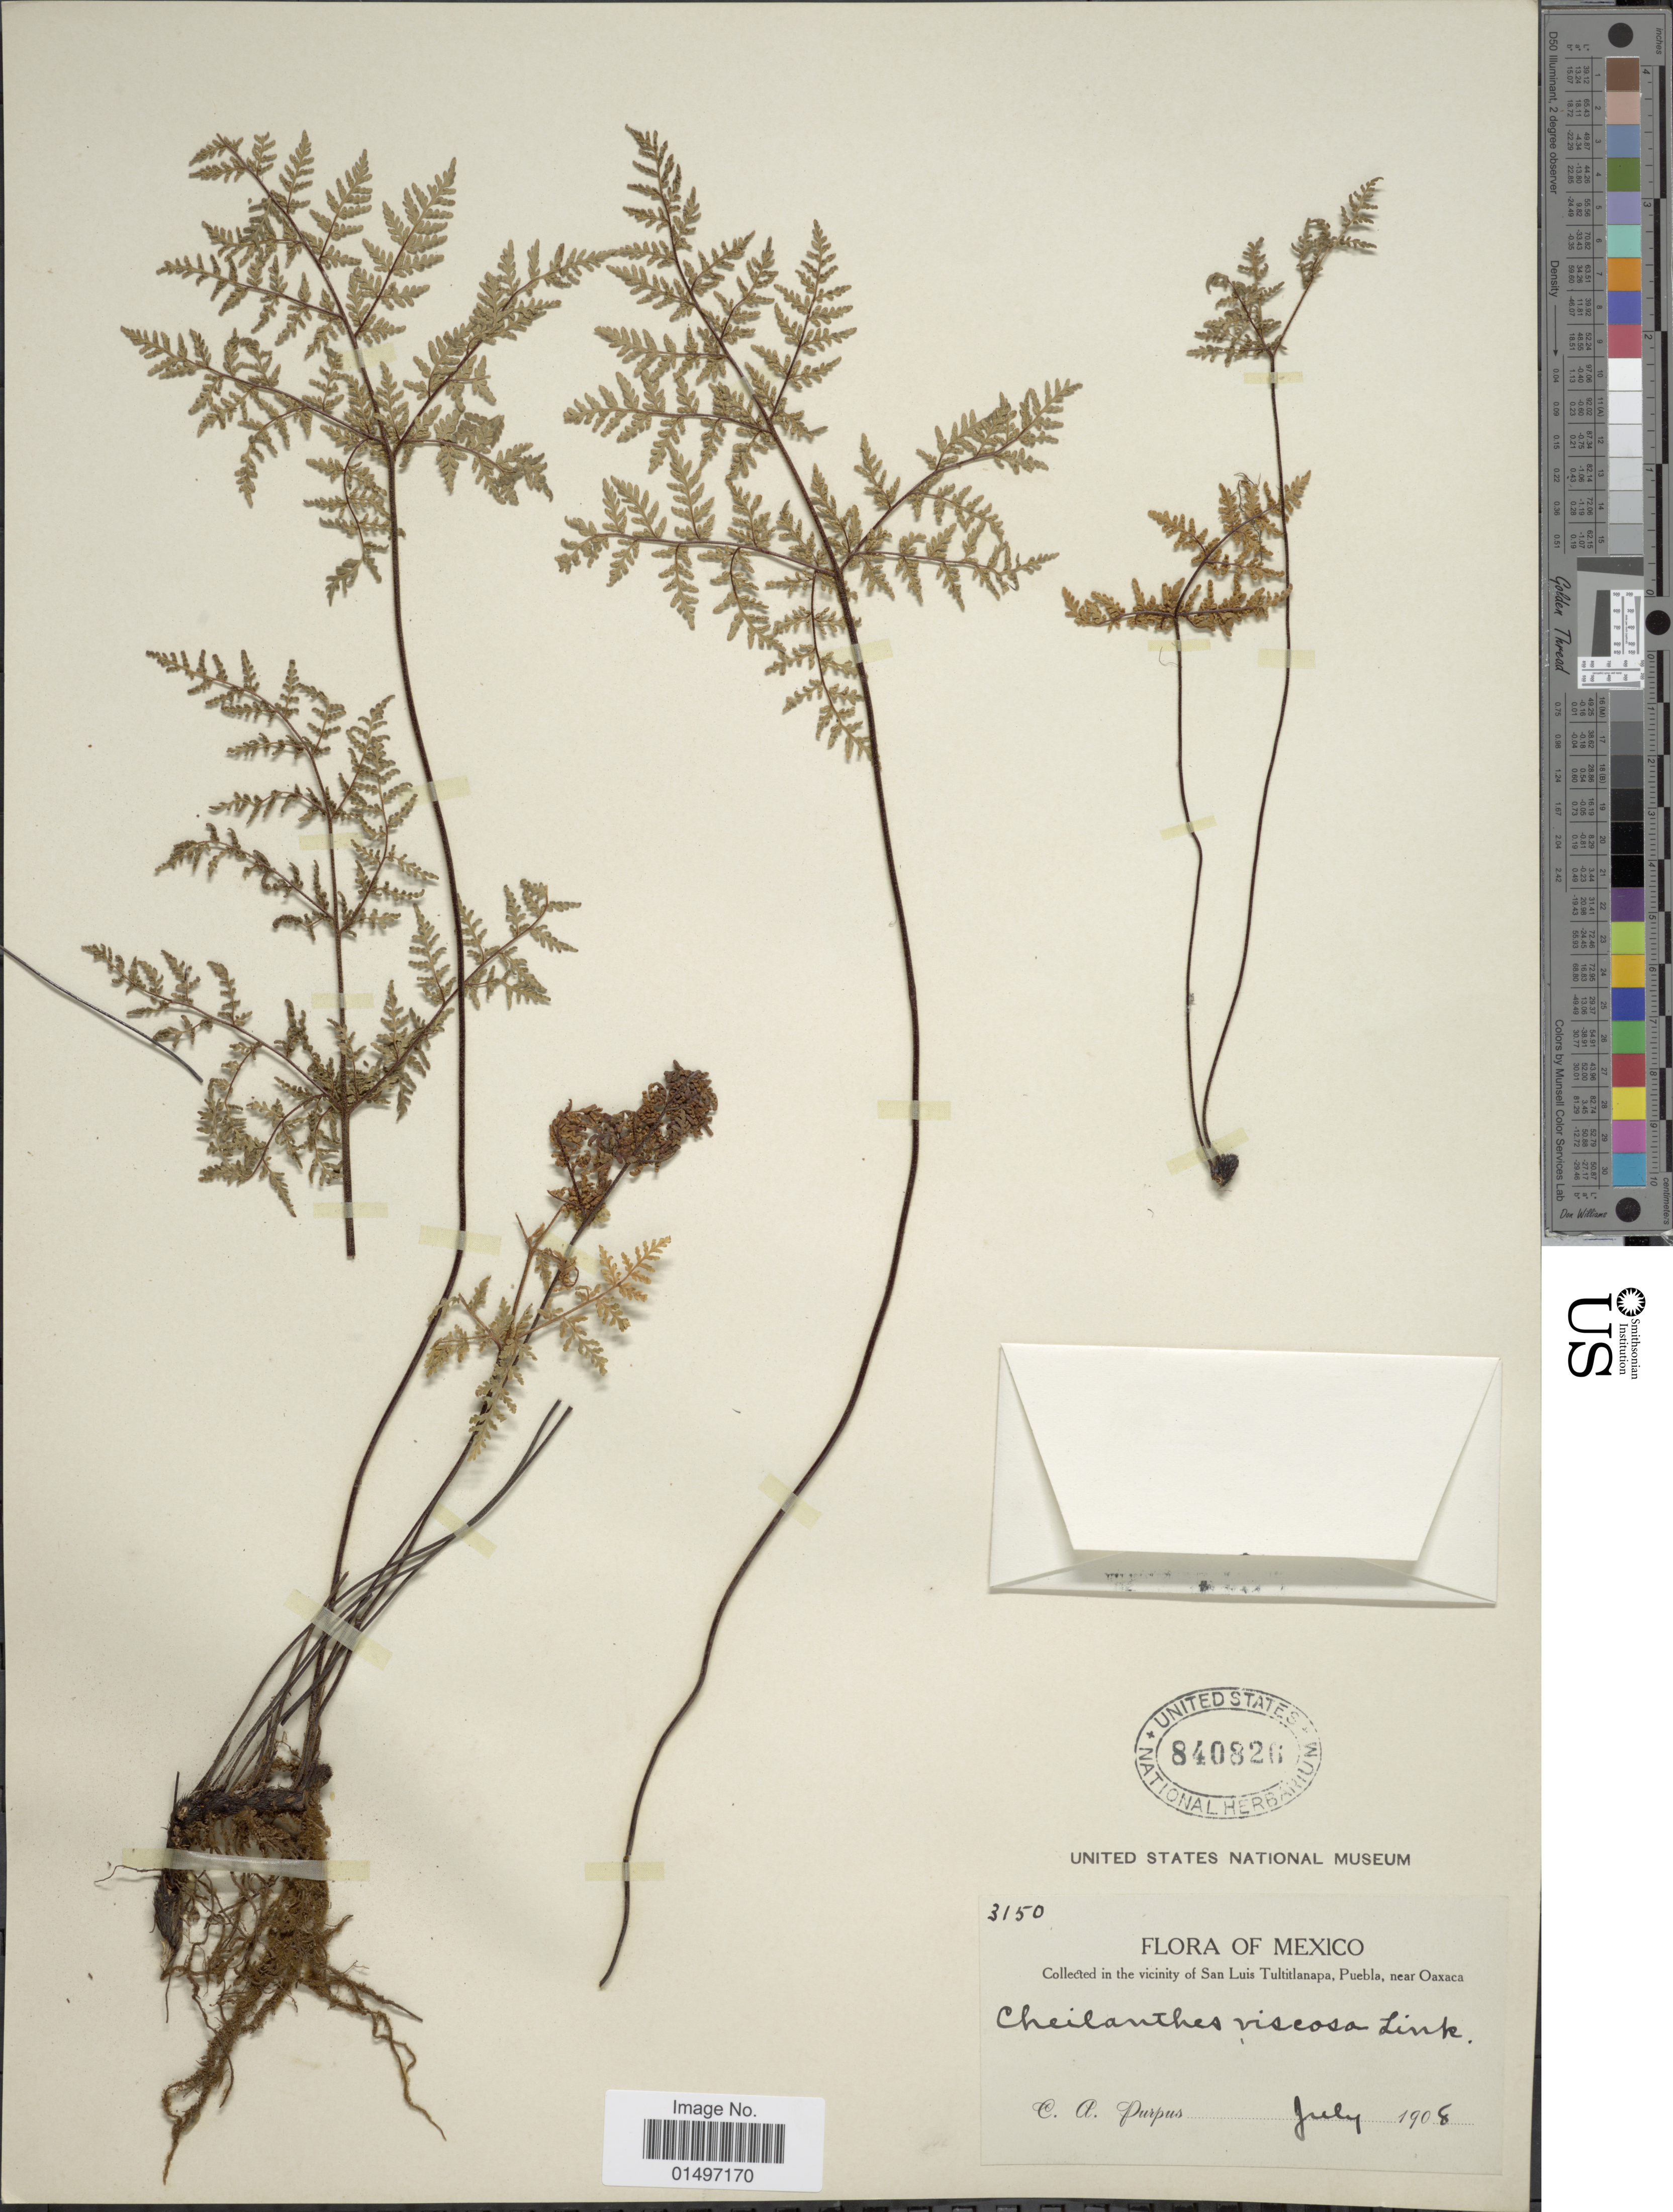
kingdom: Plantae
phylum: Tracheophyta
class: Polypodiopsida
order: Polypodiales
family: Pteridaceae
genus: Gaga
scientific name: Gaga kaulfussii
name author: (Kunze) Fay W. Li & Windham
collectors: C. A. Purpus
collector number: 3150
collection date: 1908-07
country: Mexico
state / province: Puebla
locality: Mexico, in the vicinity of San Luis Tultitlanapa, Puebla, near Oaxaca.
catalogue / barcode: US 840826